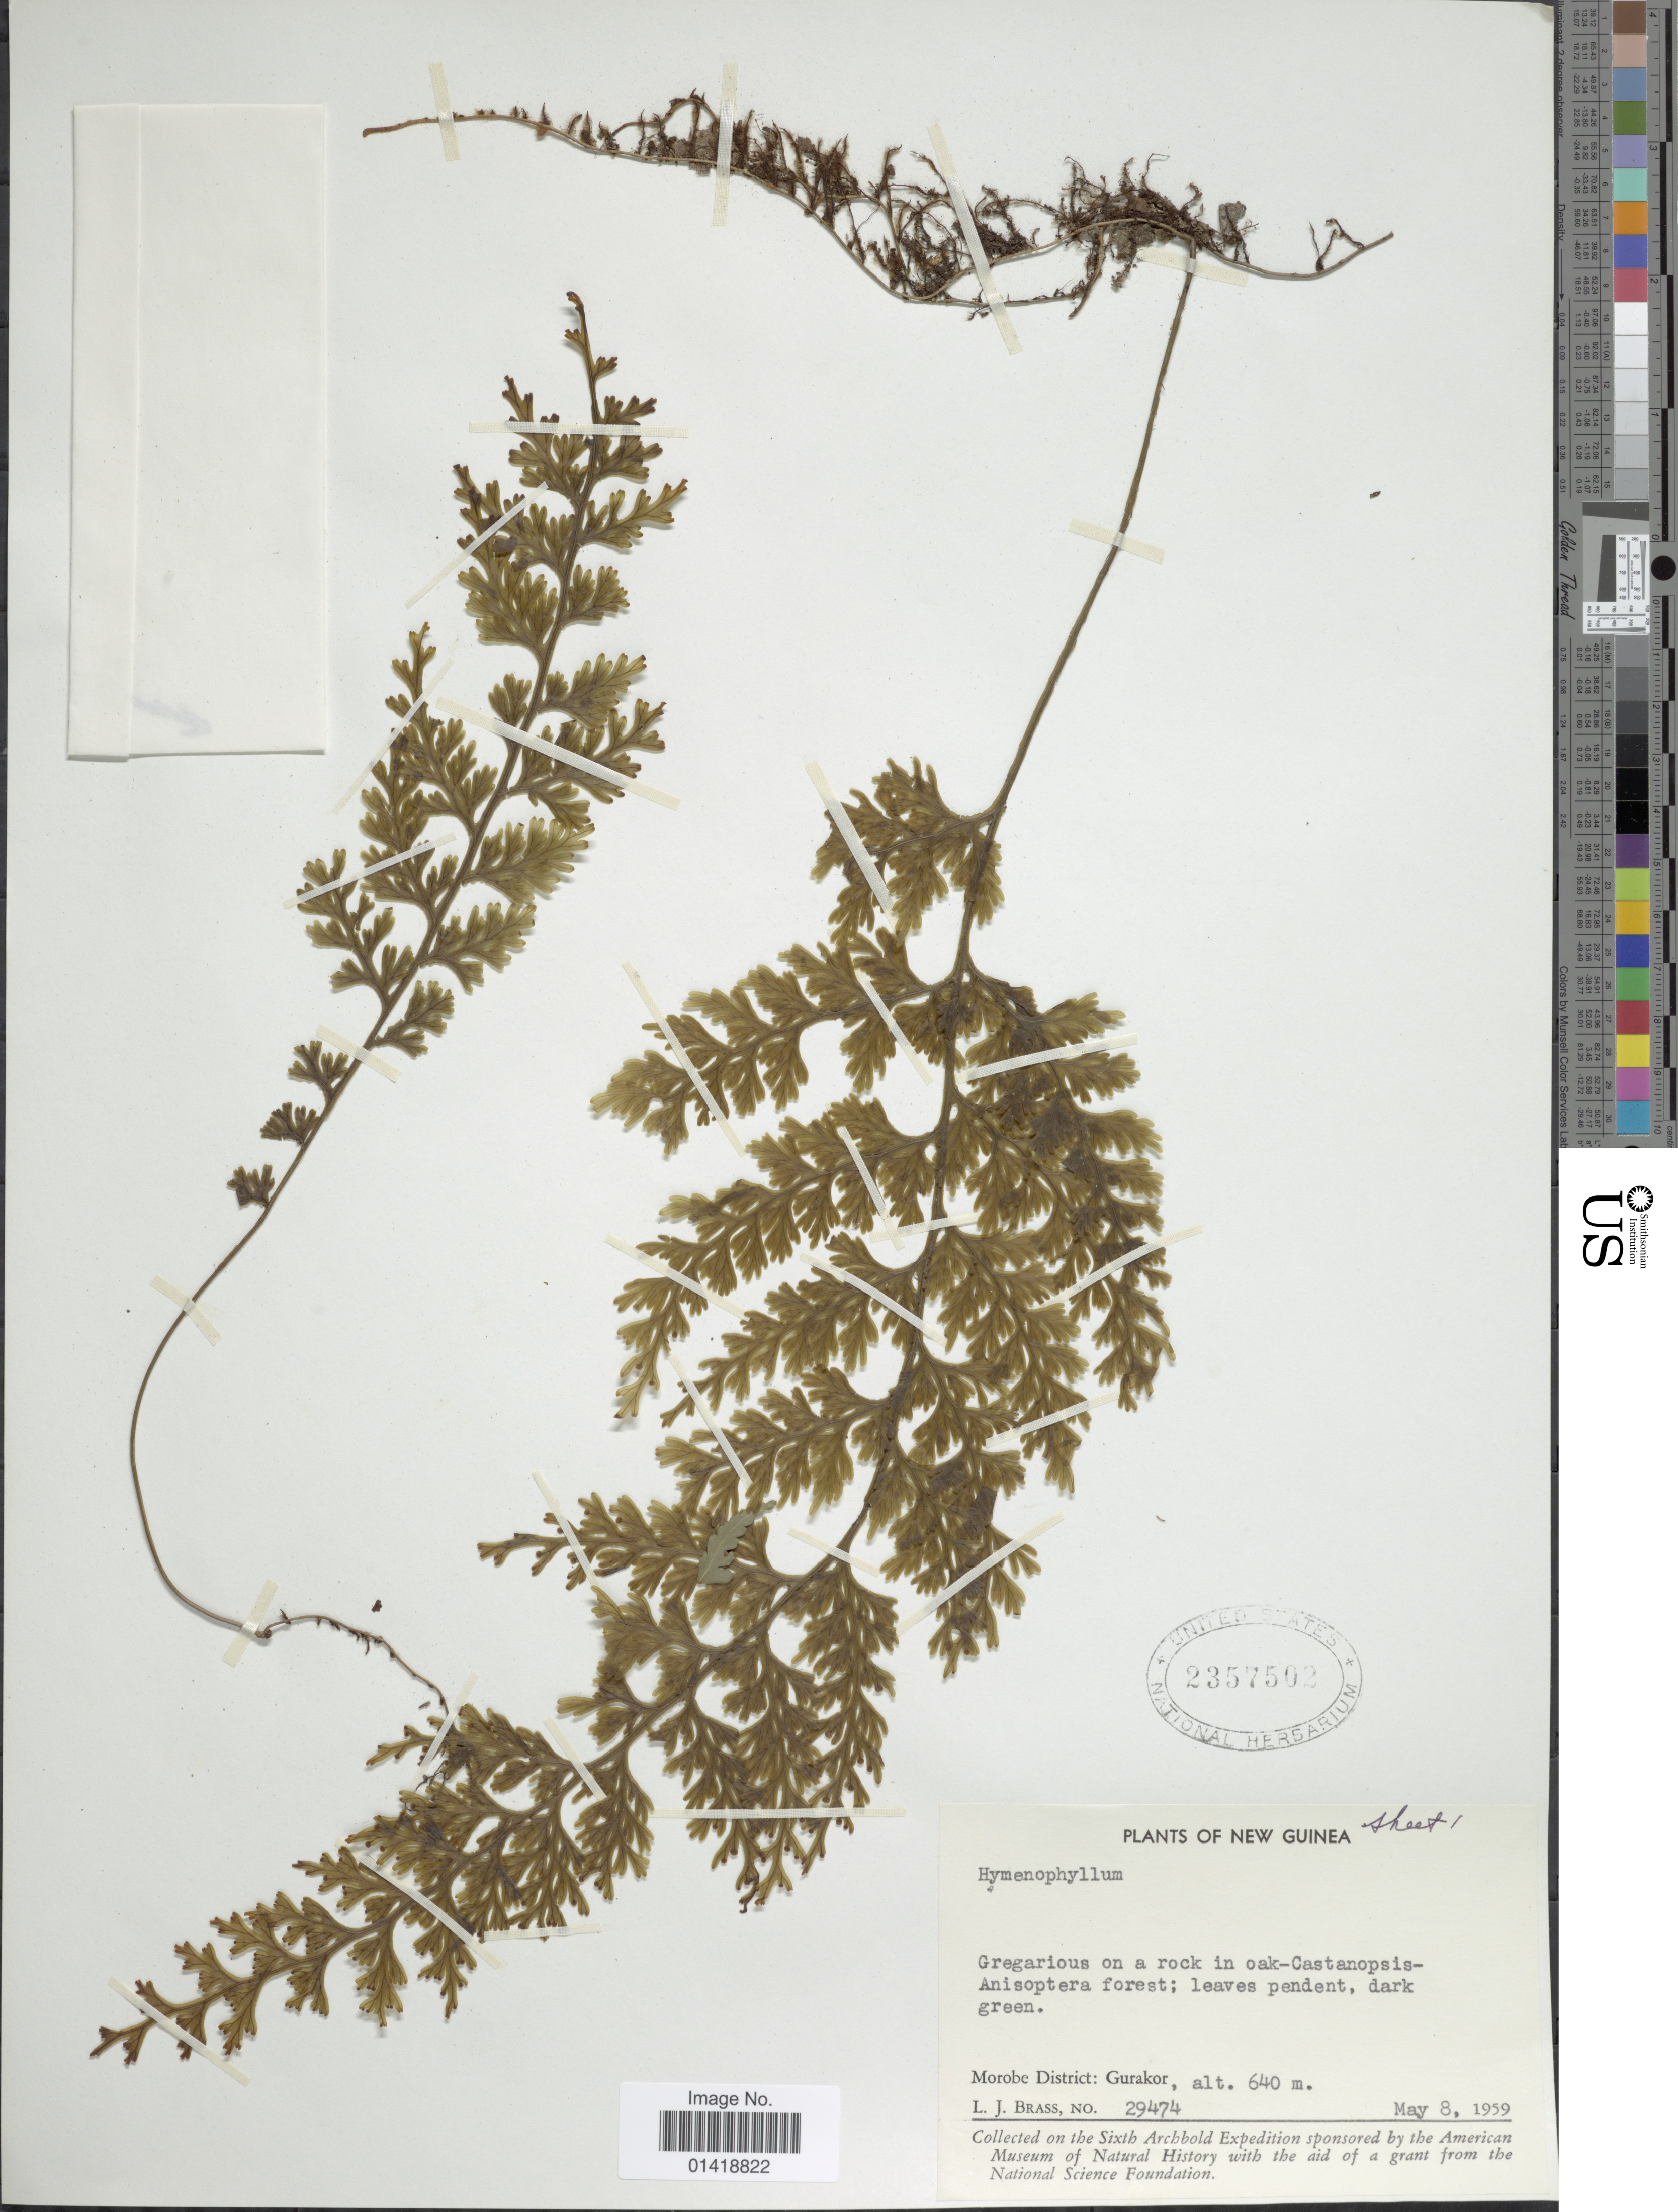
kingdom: Plantae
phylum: Tracheophyta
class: Polypodiopsida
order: Hymenophyllales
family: Hymenophyllaceae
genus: Hymenophyllum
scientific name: Hymenophyllum sp.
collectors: L. J. Brass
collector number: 29474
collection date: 1959-05-08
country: Papua New Guinea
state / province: Morobe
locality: New Guinea. Morobe District: Gurakor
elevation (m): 640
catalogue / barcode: US 2357502